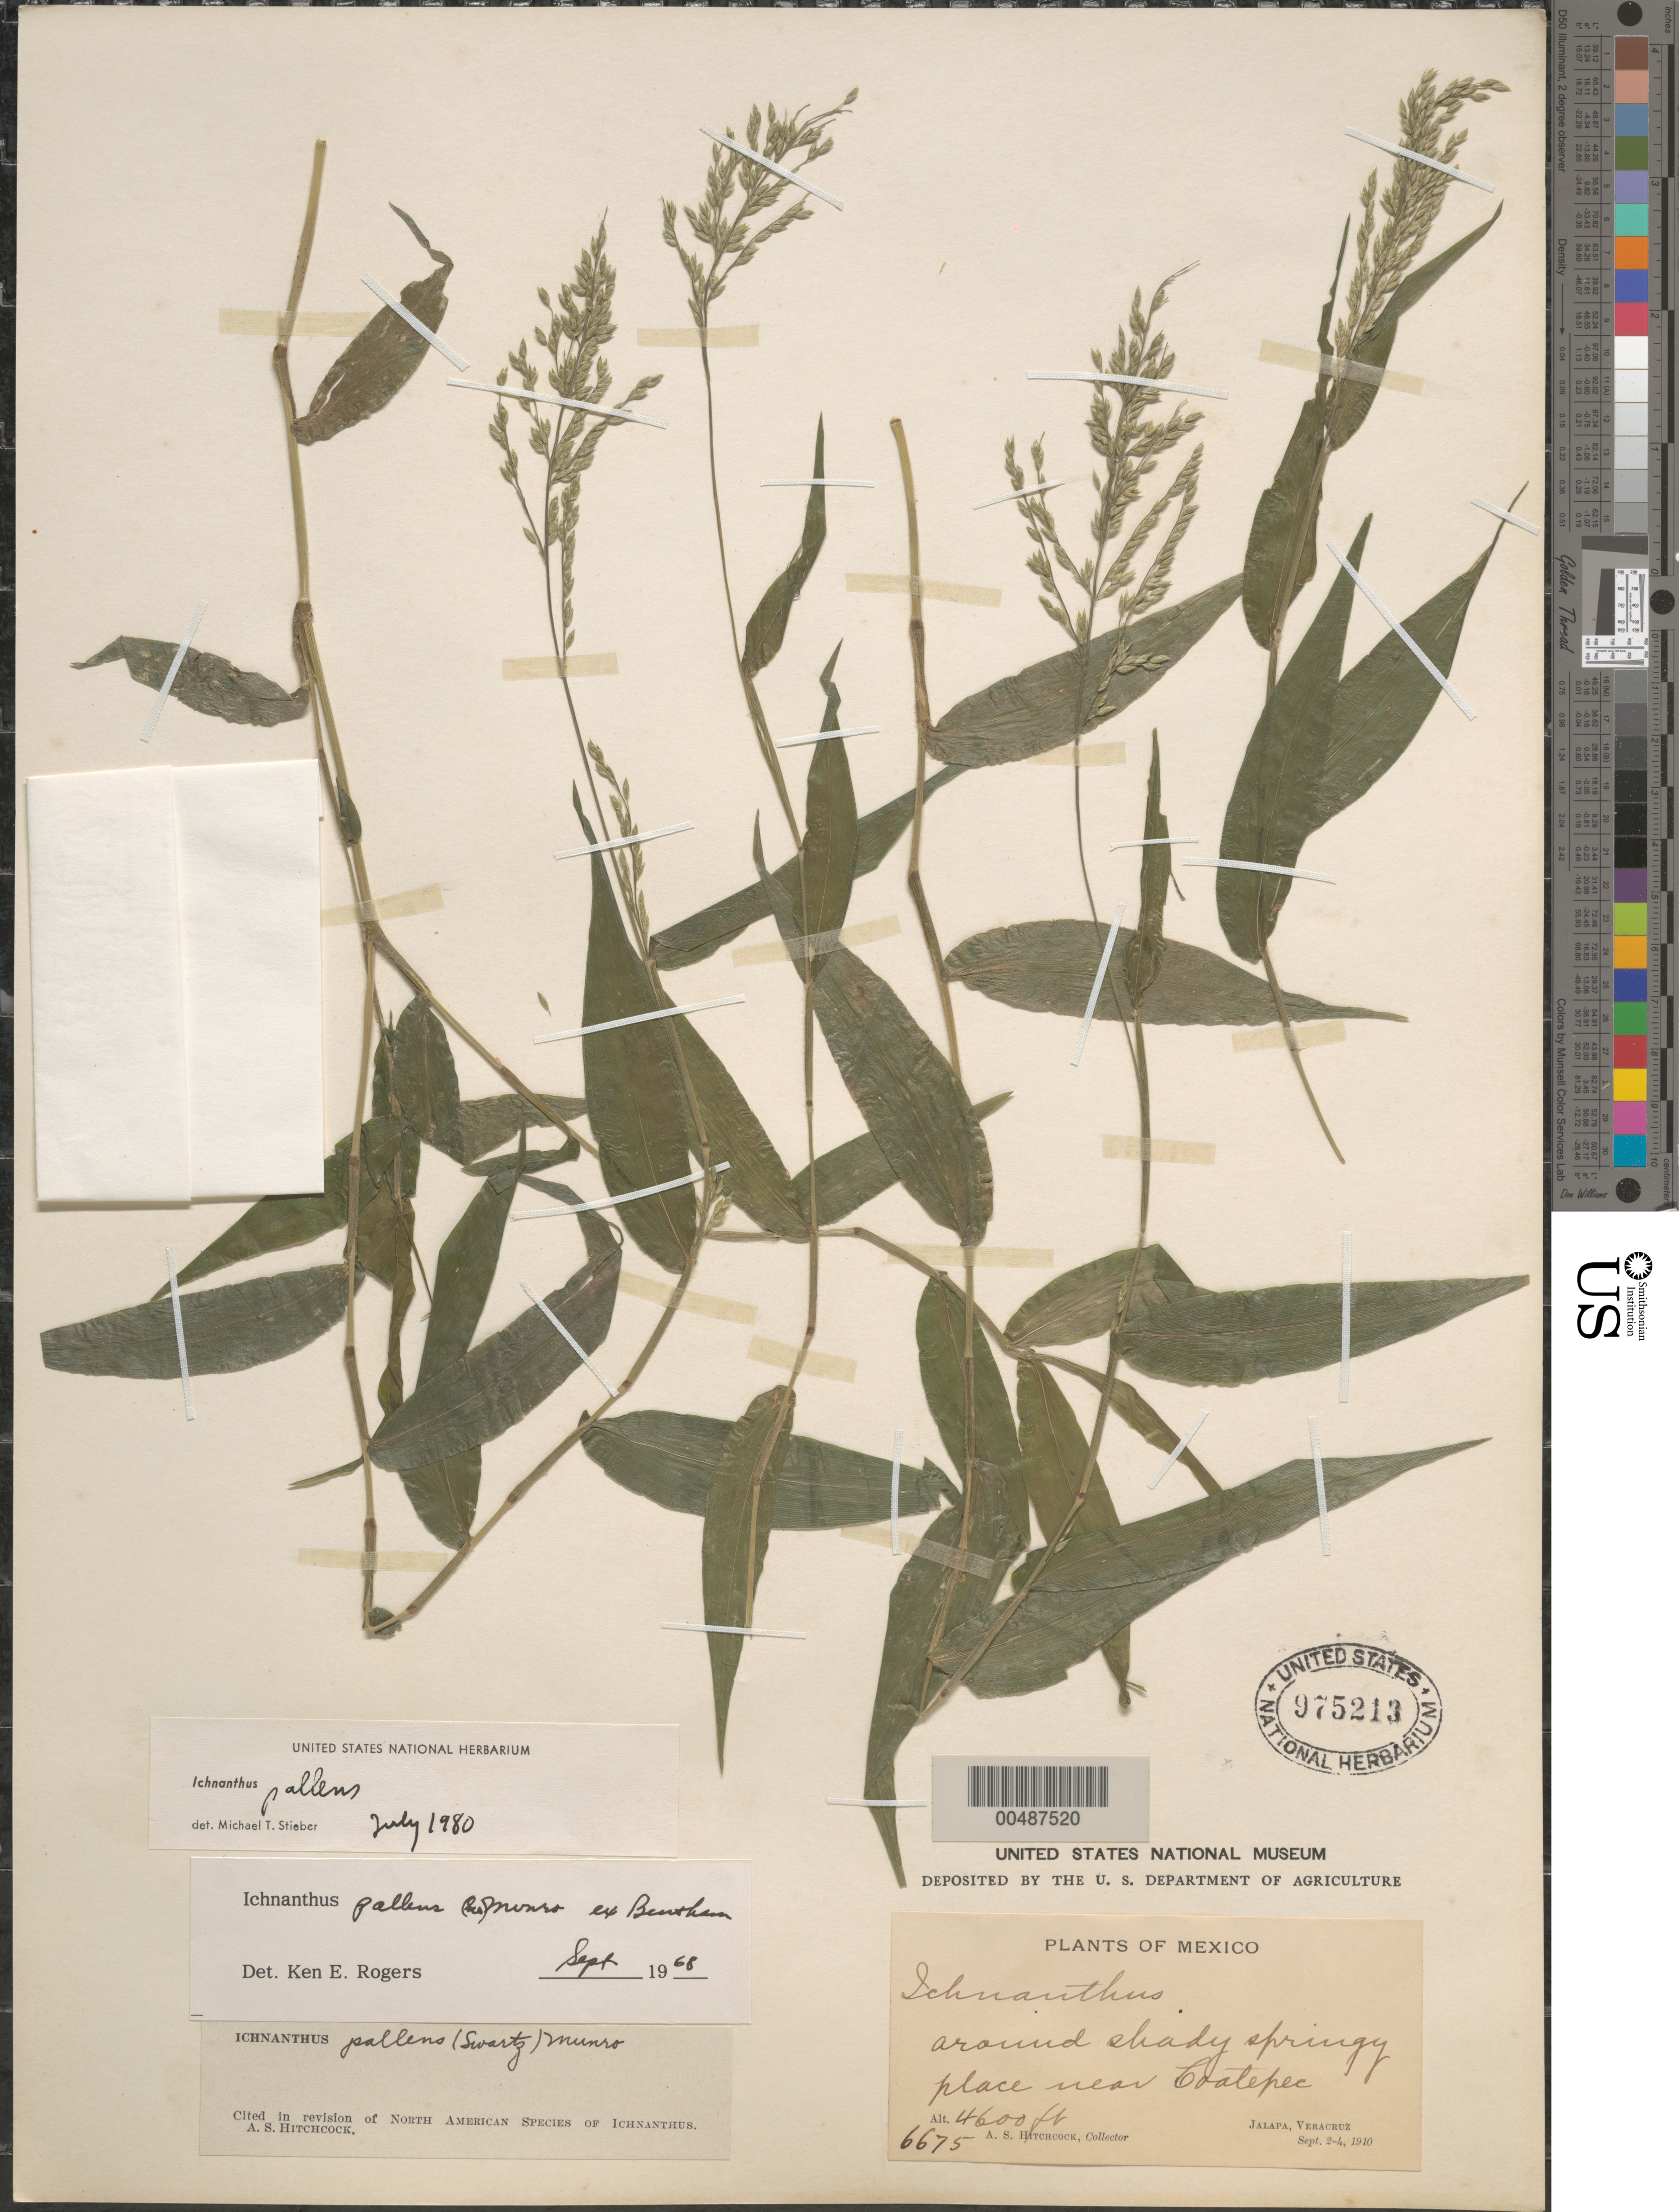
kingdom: Plantae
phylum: Tracheophyta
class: Liliopsida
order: Poales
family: Poaceae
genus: Ichnanthus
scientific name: Ichnanthus pallens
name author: (Sw.) Munro ex Benth.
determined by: Stieber, M. T.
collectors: A. S. Hitchcock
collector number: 6675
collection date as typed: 2 Sep 1910 to 4 Sep 1910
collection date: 1910-09-02/1910-09-04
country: Mexico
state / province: Veracruz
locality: Near Coatepec, Jalapa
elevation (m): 1402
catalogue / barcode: US 975213